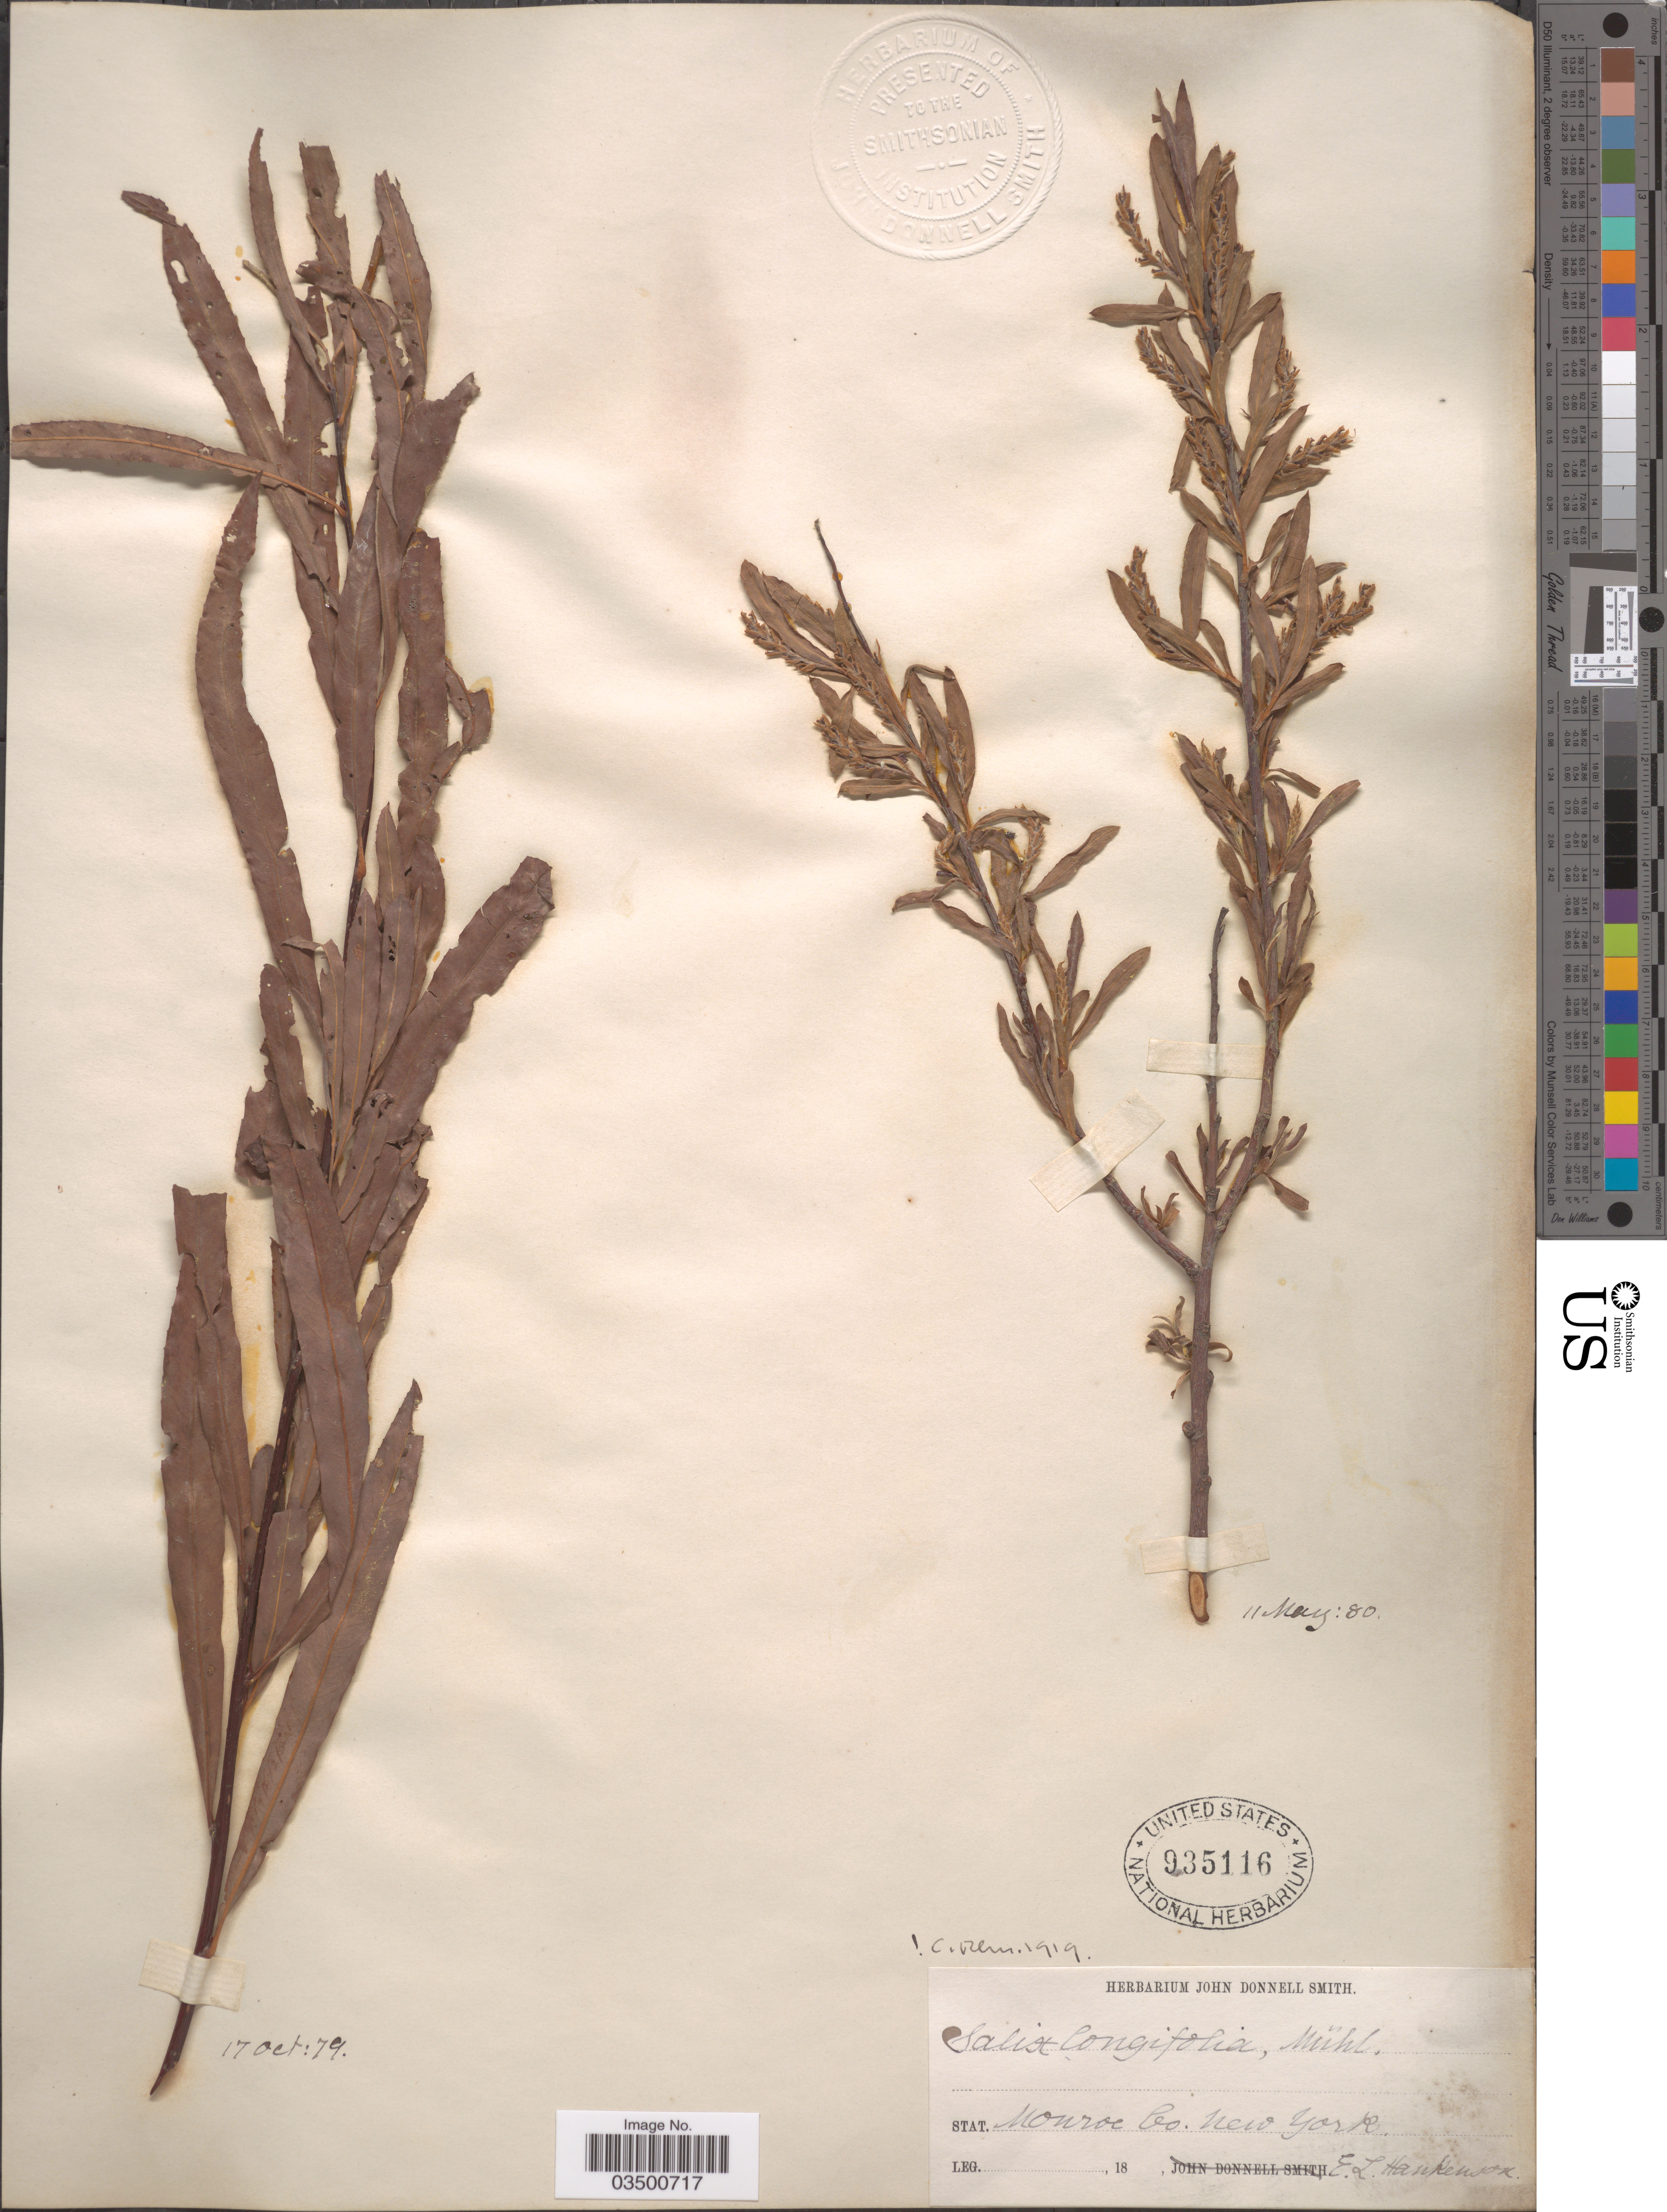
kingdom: Plantae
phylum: Tracheophyta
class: Magnoliopsida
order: Malpighiales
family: Salicaceae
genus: Salix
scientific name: Salix interior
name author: Rowlee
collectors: E. Hankenson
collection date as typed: Transcribed d/m/y: 17/10/79 to 11/5/80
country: United States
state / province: New York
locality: Stat. Monroe Co.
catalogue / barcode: US 935116